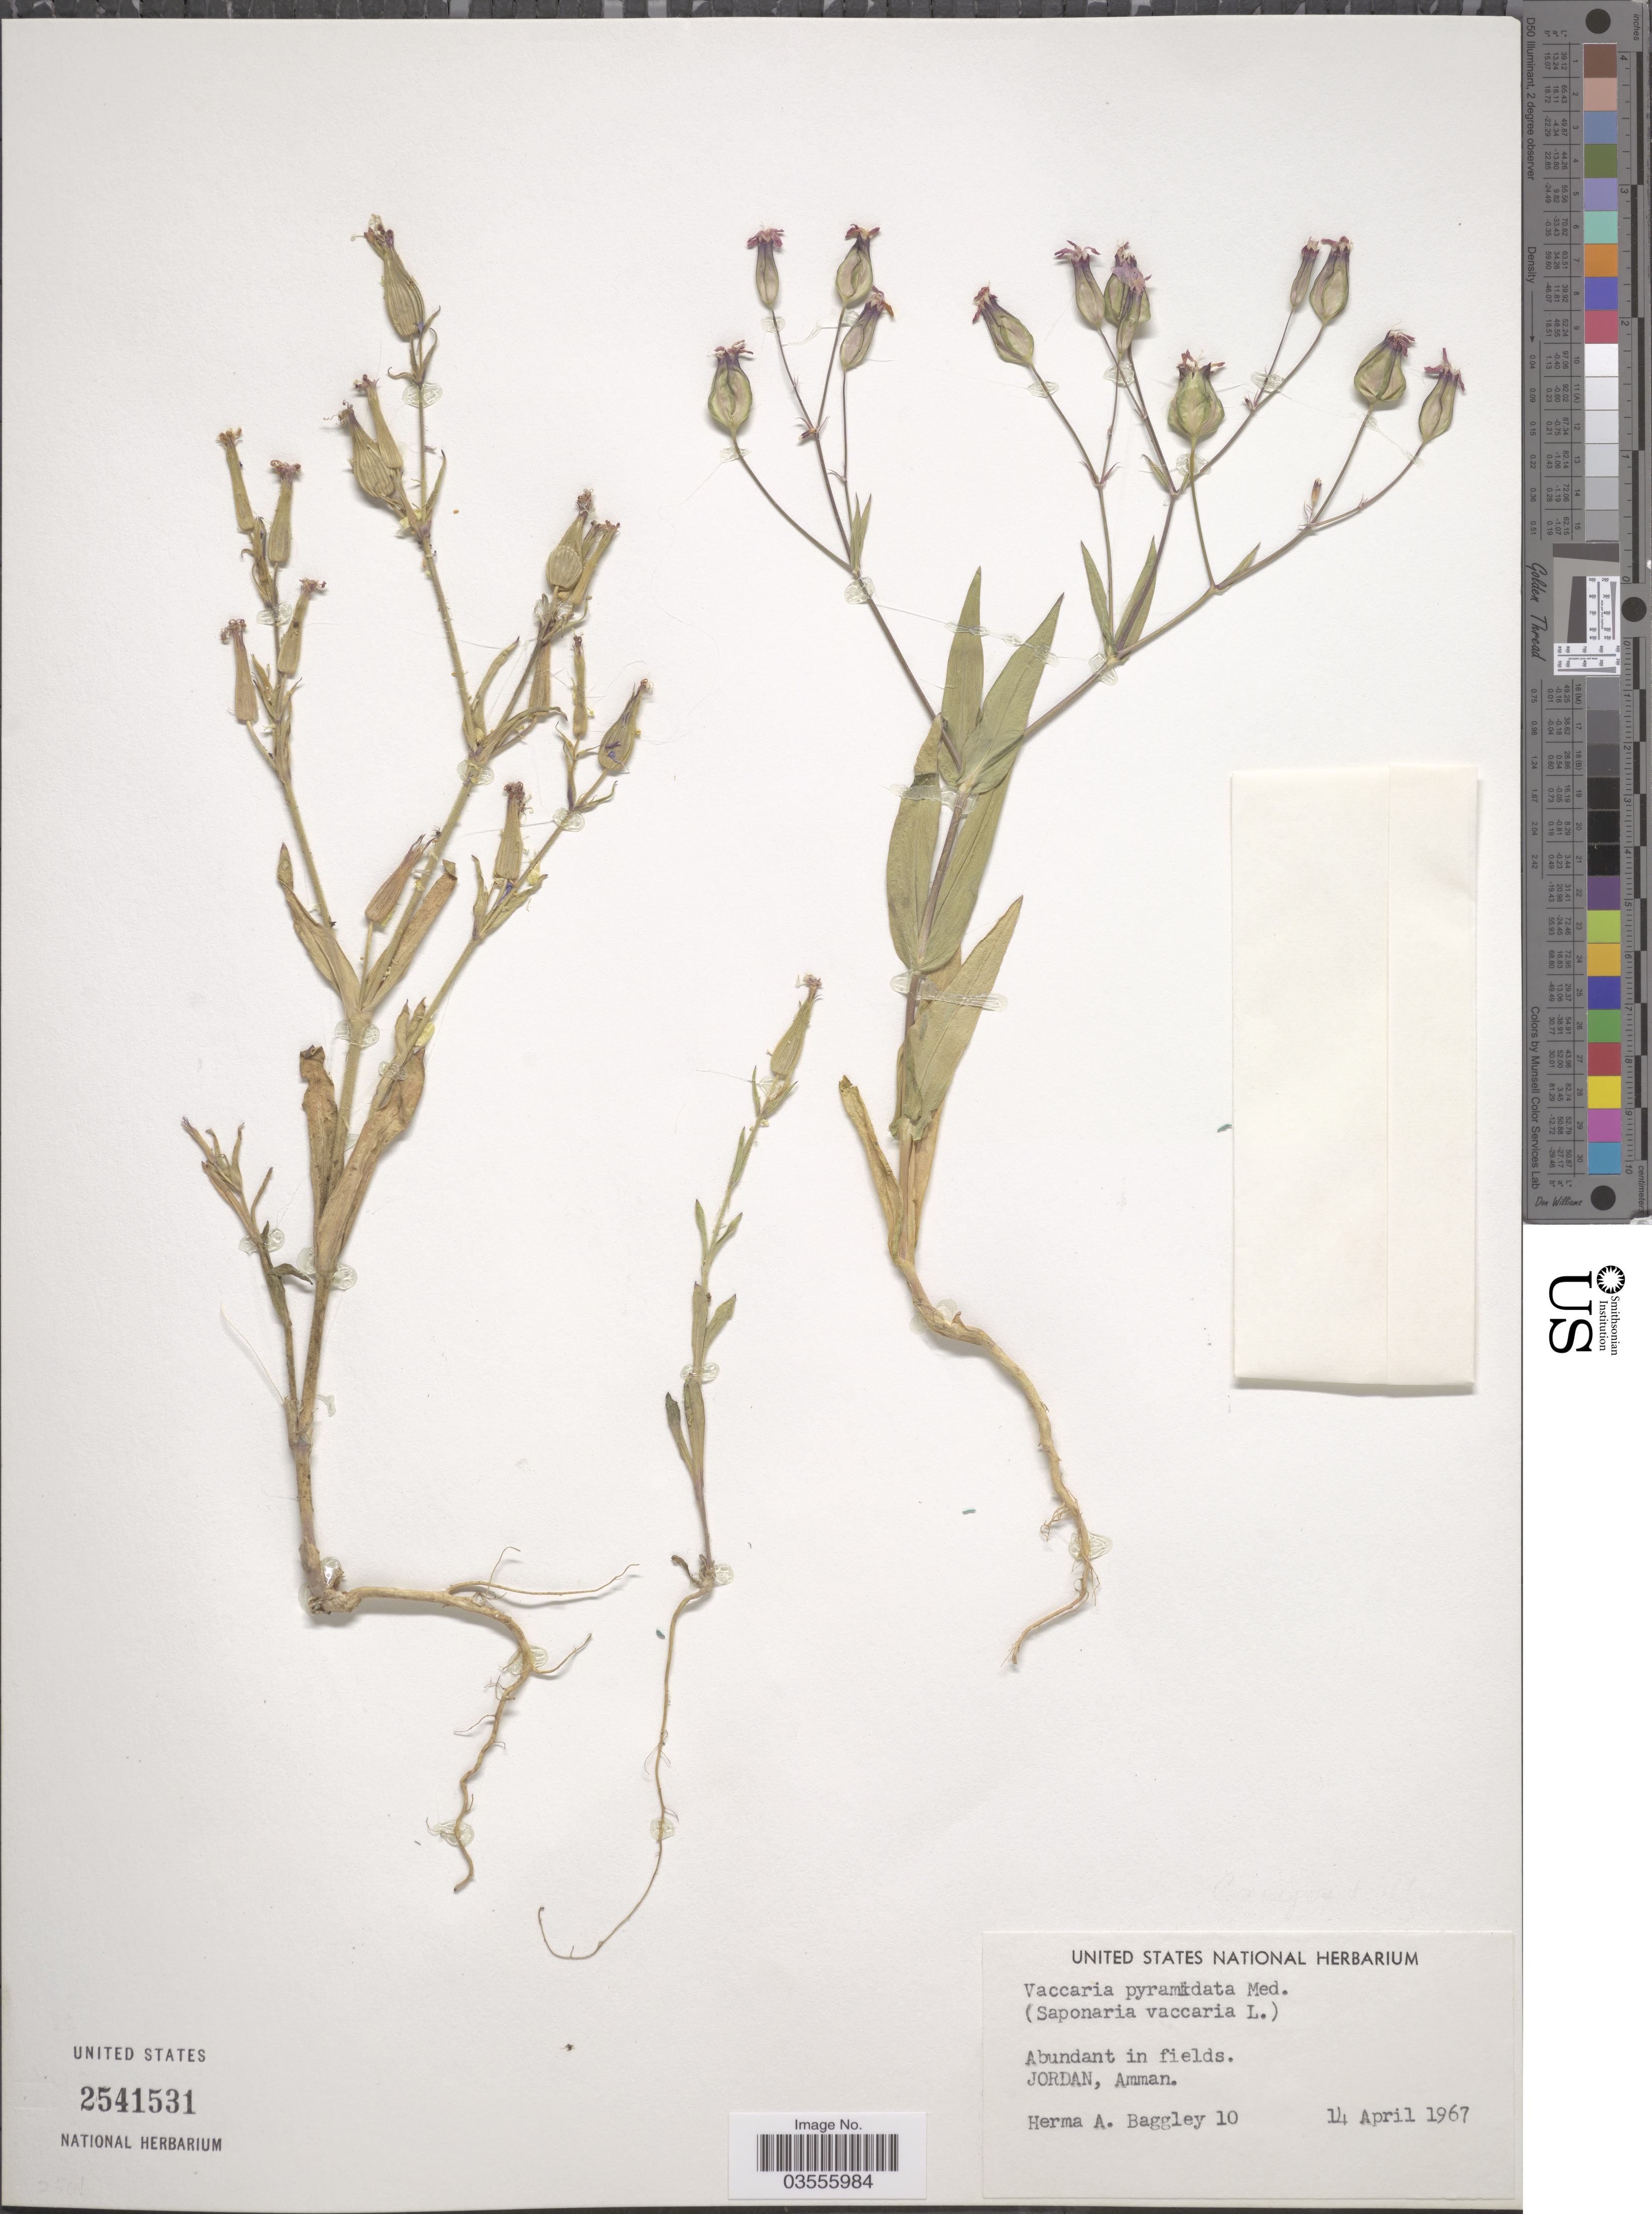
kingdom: Plantae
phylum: Tracheophyta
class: Magnoliopsida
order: Caryophyllales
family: Caryophyllaceae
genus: Vaccaria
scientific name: Vaccaria hispanica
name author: (Mill.) Rauschert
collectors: H. Baggley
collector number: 10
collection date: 1967-04-14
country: Jordan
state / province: Amman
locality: In fields.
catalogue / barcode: US 2541531